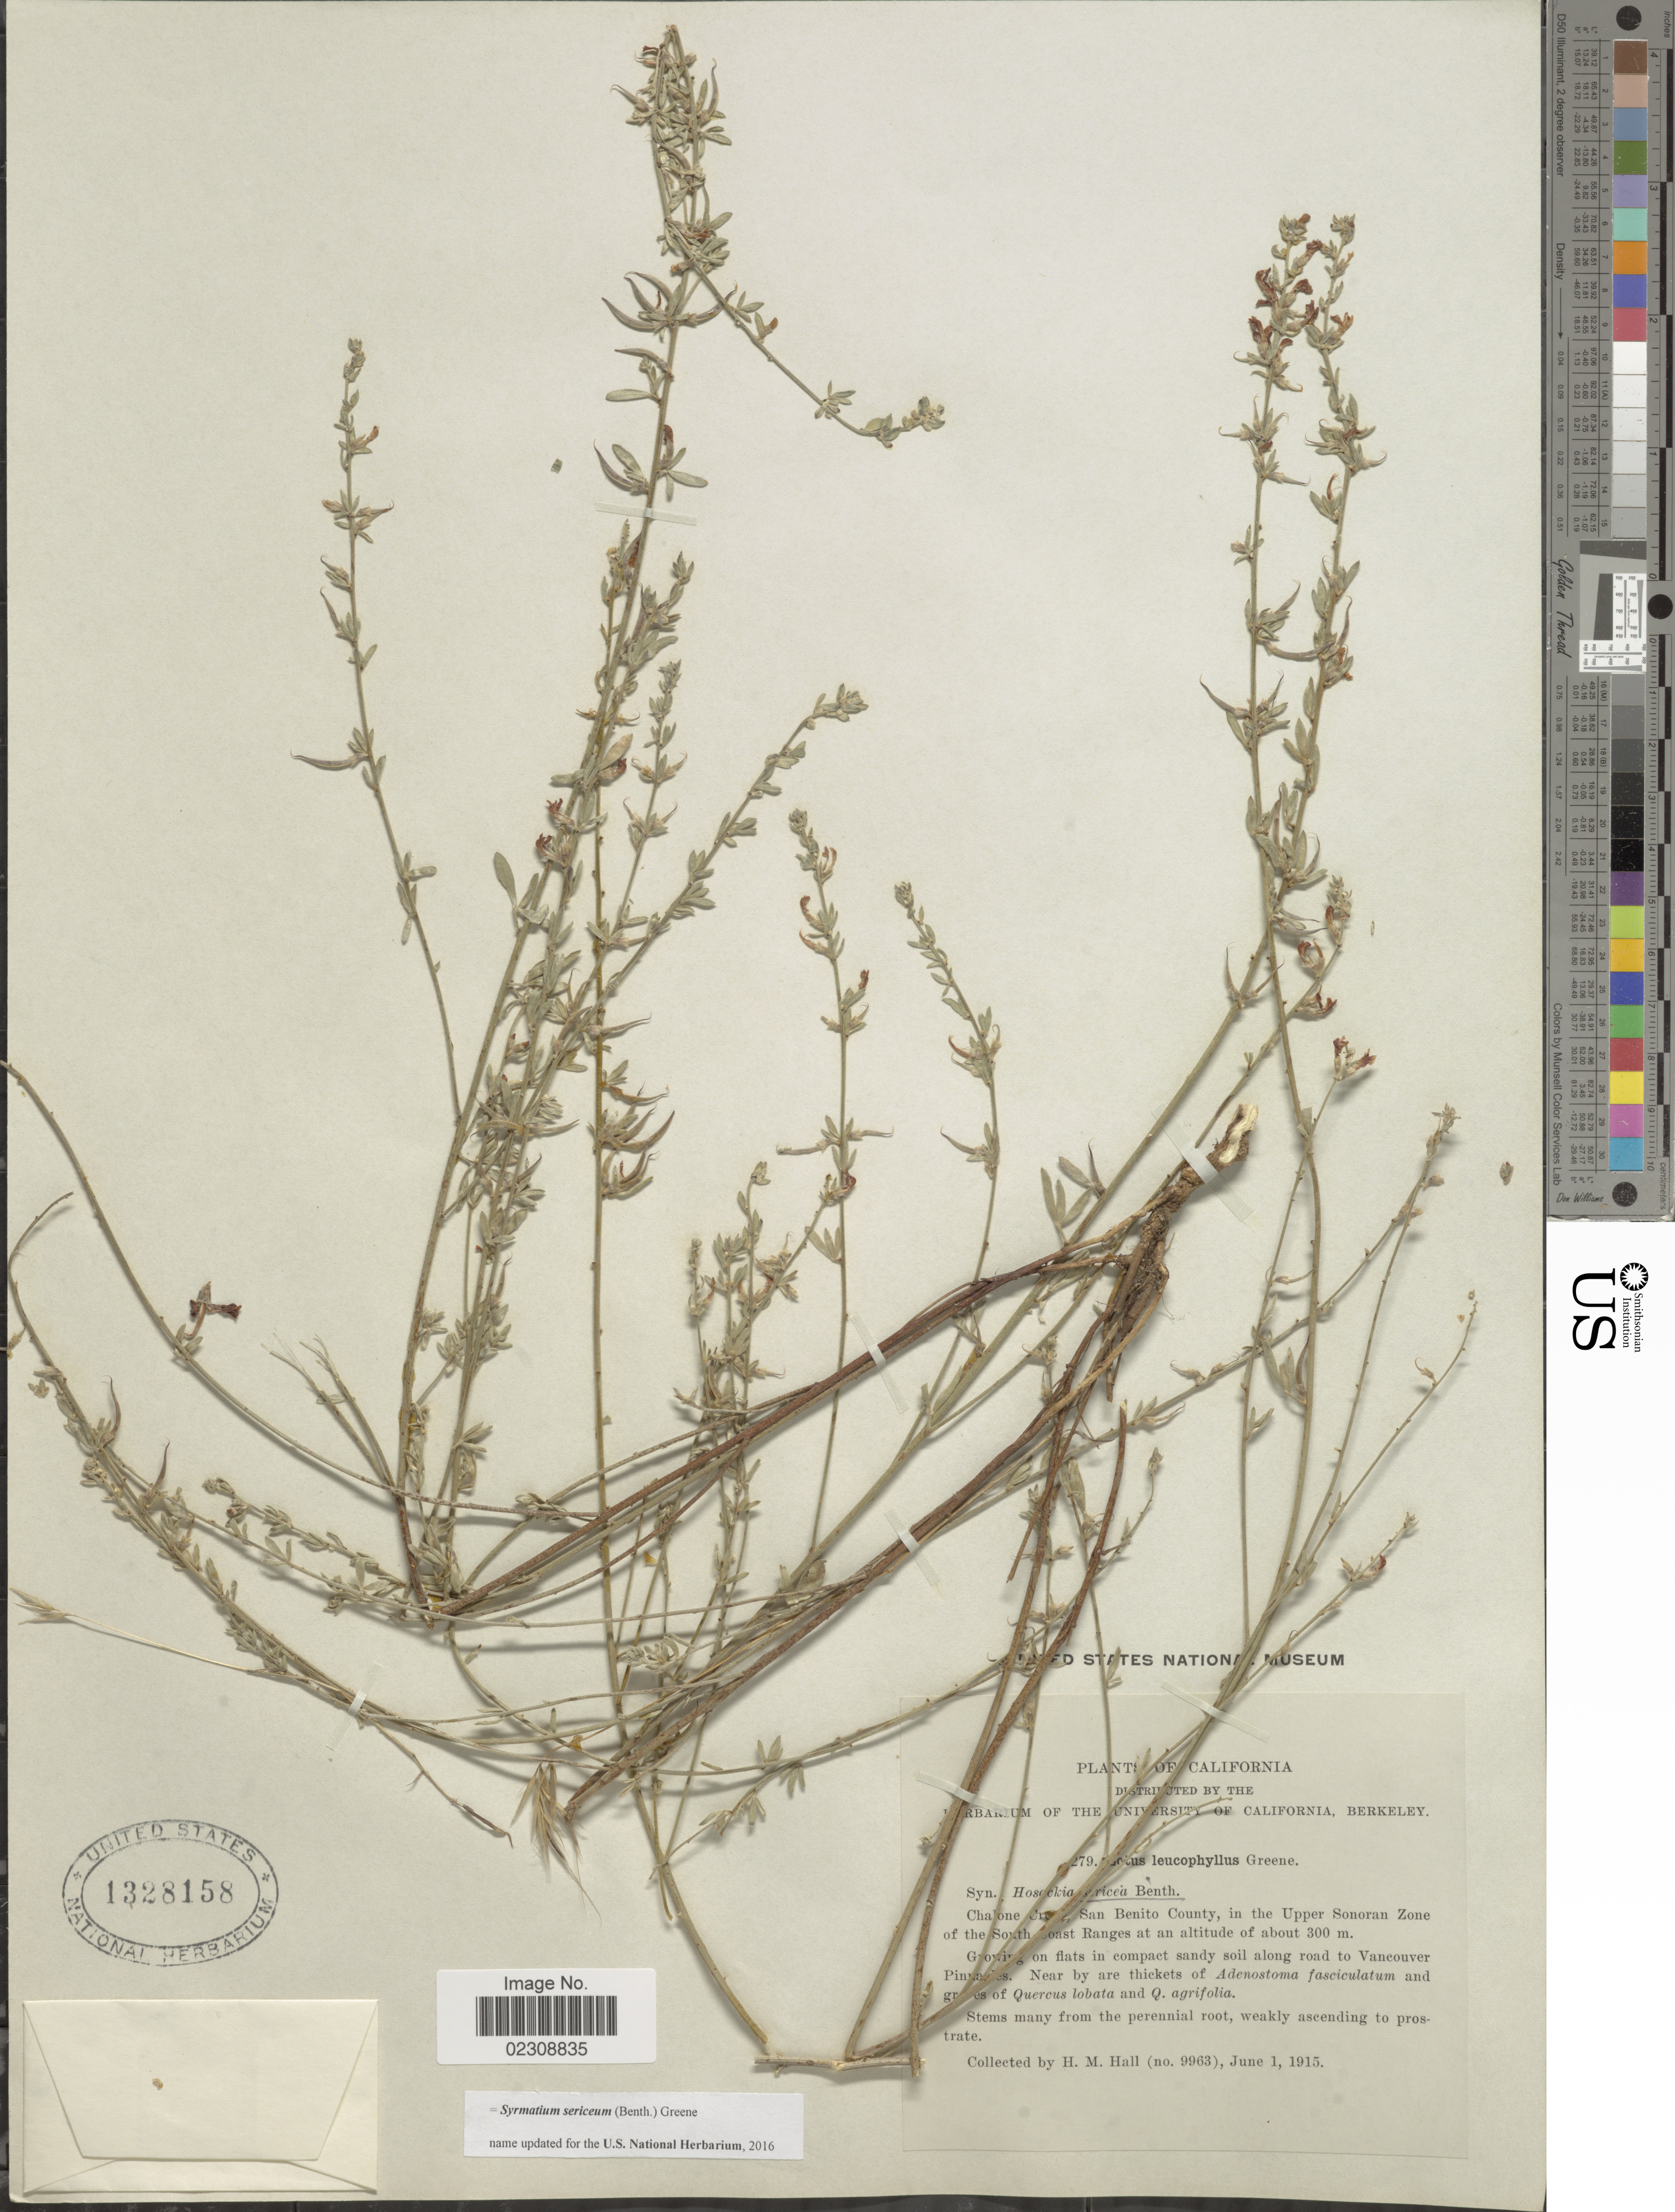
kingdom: Plantae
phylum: Tracheophyta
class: Magnoliopsida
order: Fabales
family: Fabaceae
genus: Syrmatium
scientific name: Syrmatium sericeum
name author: (Benth.) Greene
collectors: H. M. Hall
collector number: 9963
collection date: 1915-06-01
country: United States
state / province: California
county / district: San Benito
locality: Chalone Creek, San Benito County, in the Upper Sonoran Zone of the South Coast Ranges. along road to Vancouver Pinnacles.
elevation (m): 300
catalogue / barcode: US 1328158